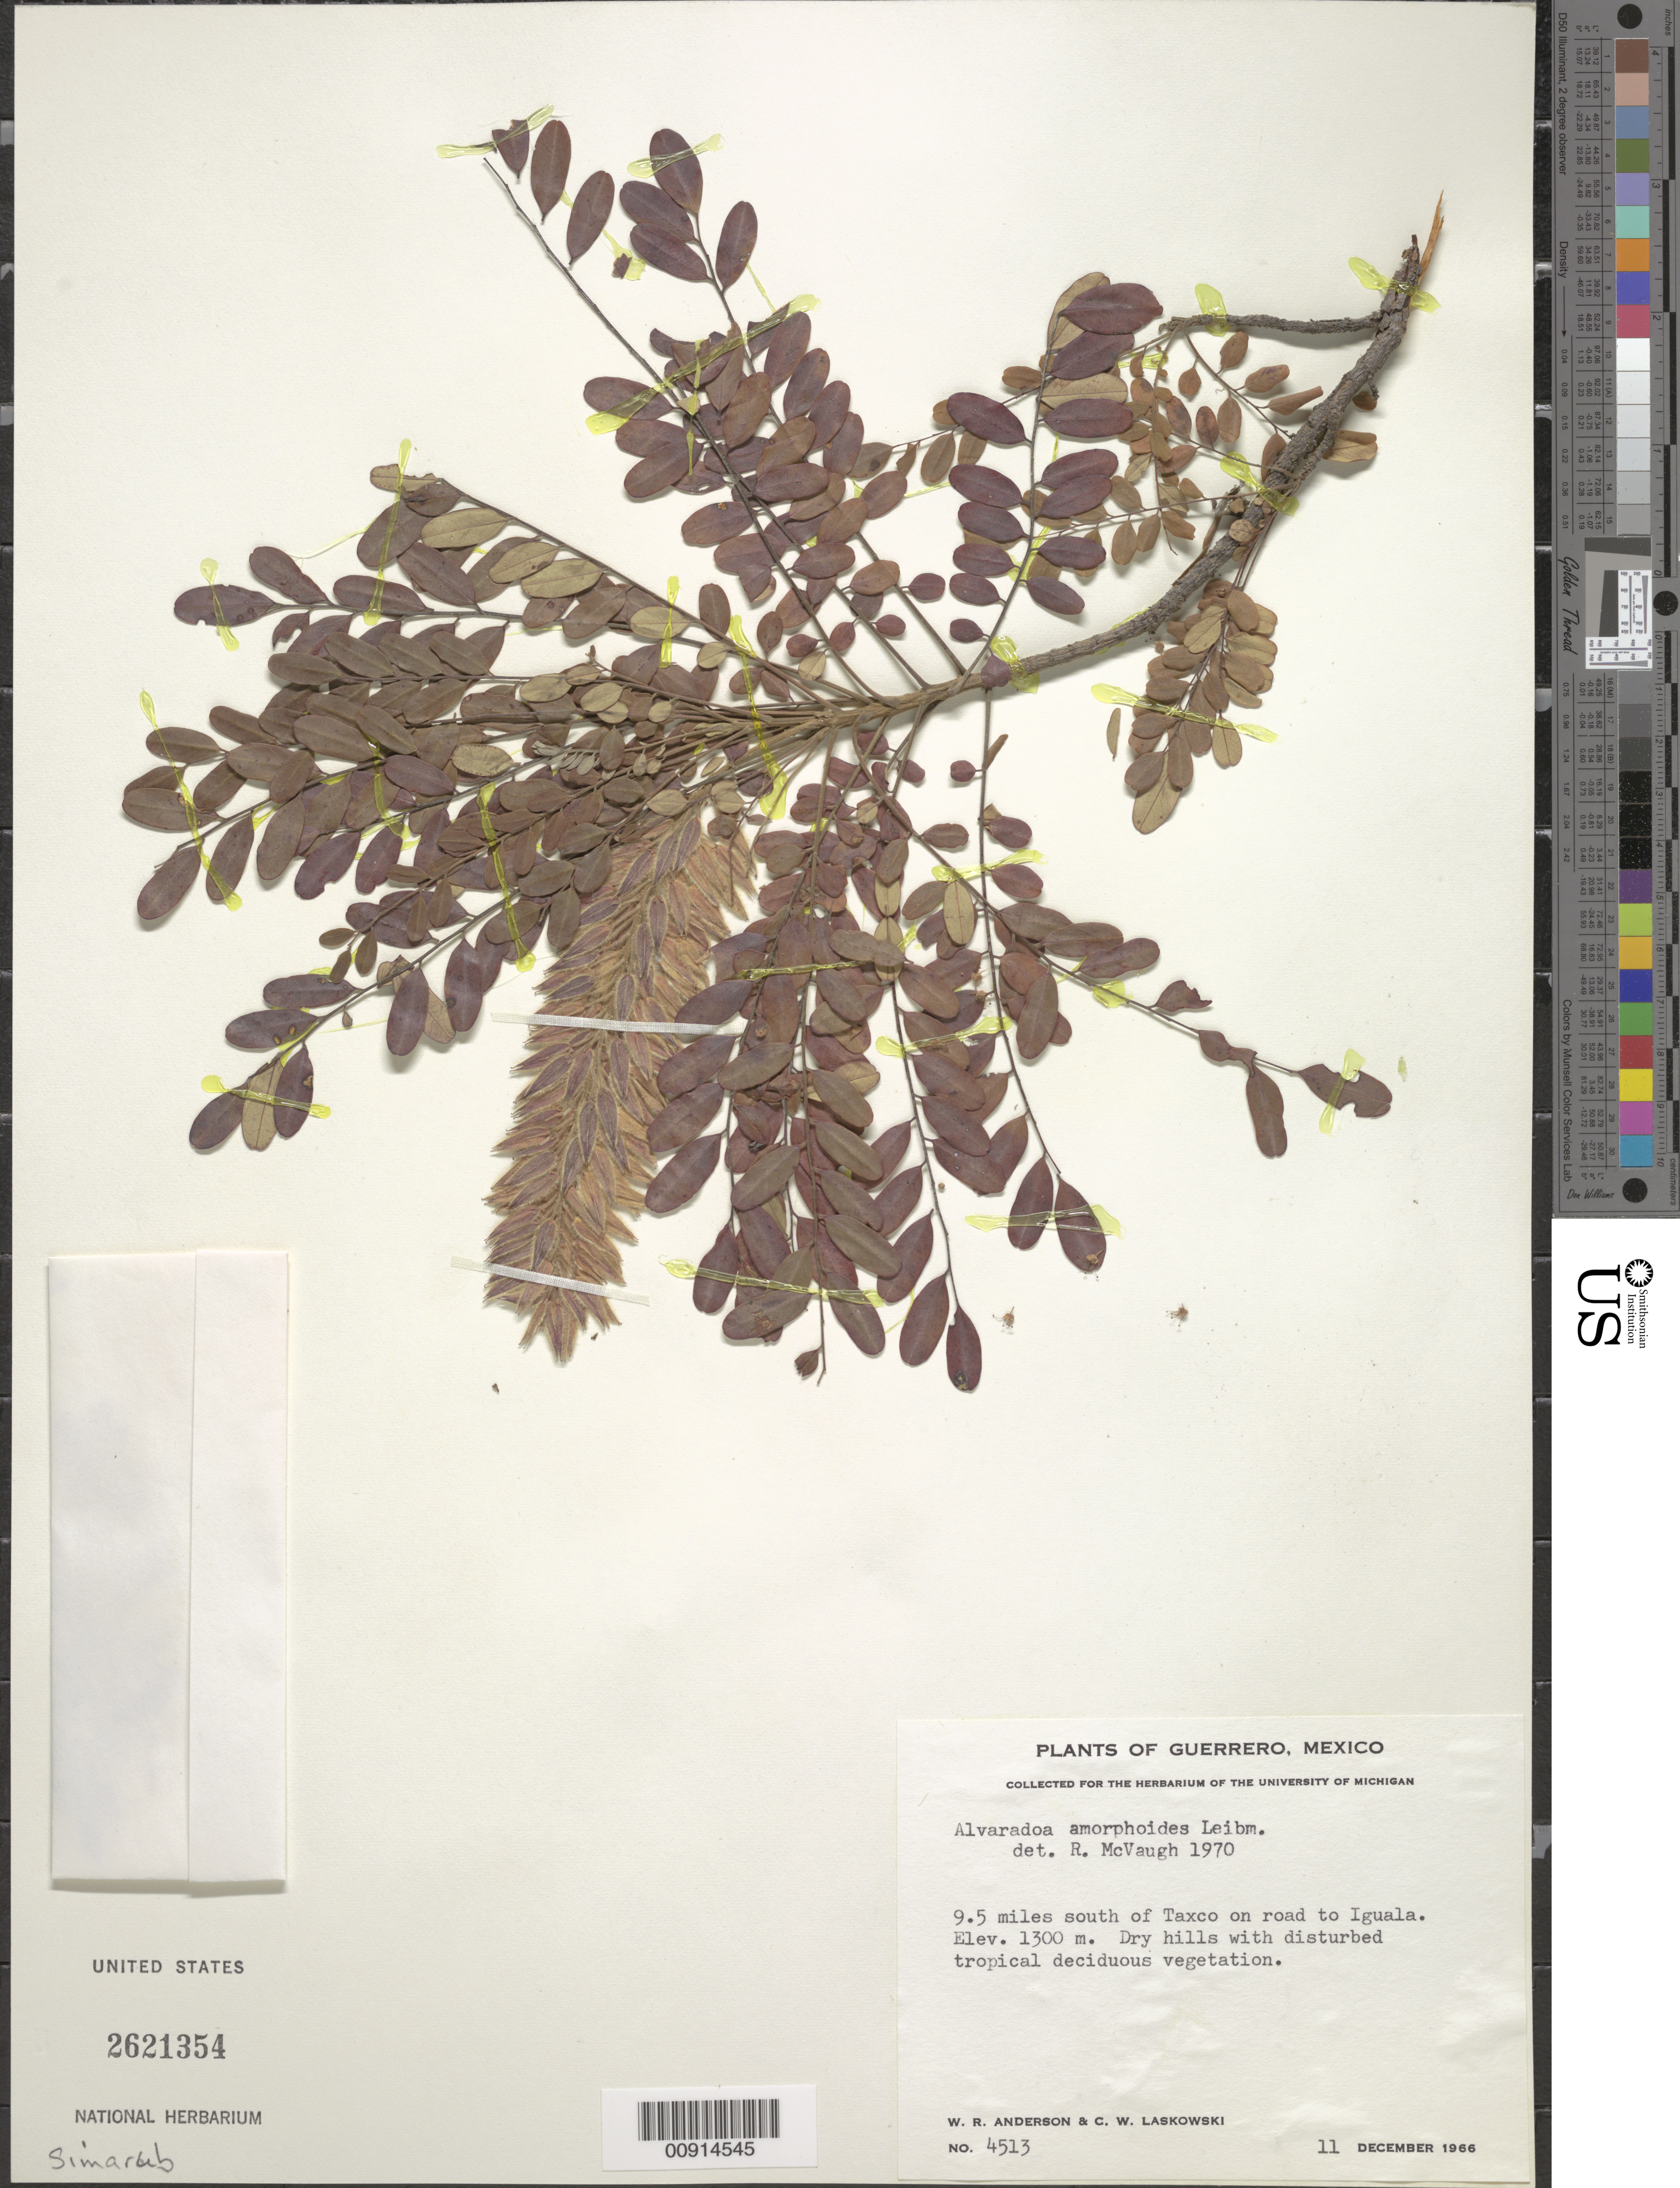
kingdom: Plantae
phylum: Tracheophyta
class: Magnoliopsida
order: Picramniales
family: Picramniaceae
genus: Alvaradoa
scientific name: Alvaradoa amorphoides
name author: Liebm.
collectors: W. R. Anderson & C. Laskowski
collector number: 4513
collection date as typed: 11 Dec 1966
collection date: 1966-12-11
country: Mexico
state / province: Guerrero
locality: Guerrero: 9.5 miles south of Taxco on road to Iguala.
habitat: Dry hills with disturbed tropical deciduous vegetation.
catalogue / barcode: US 2621354